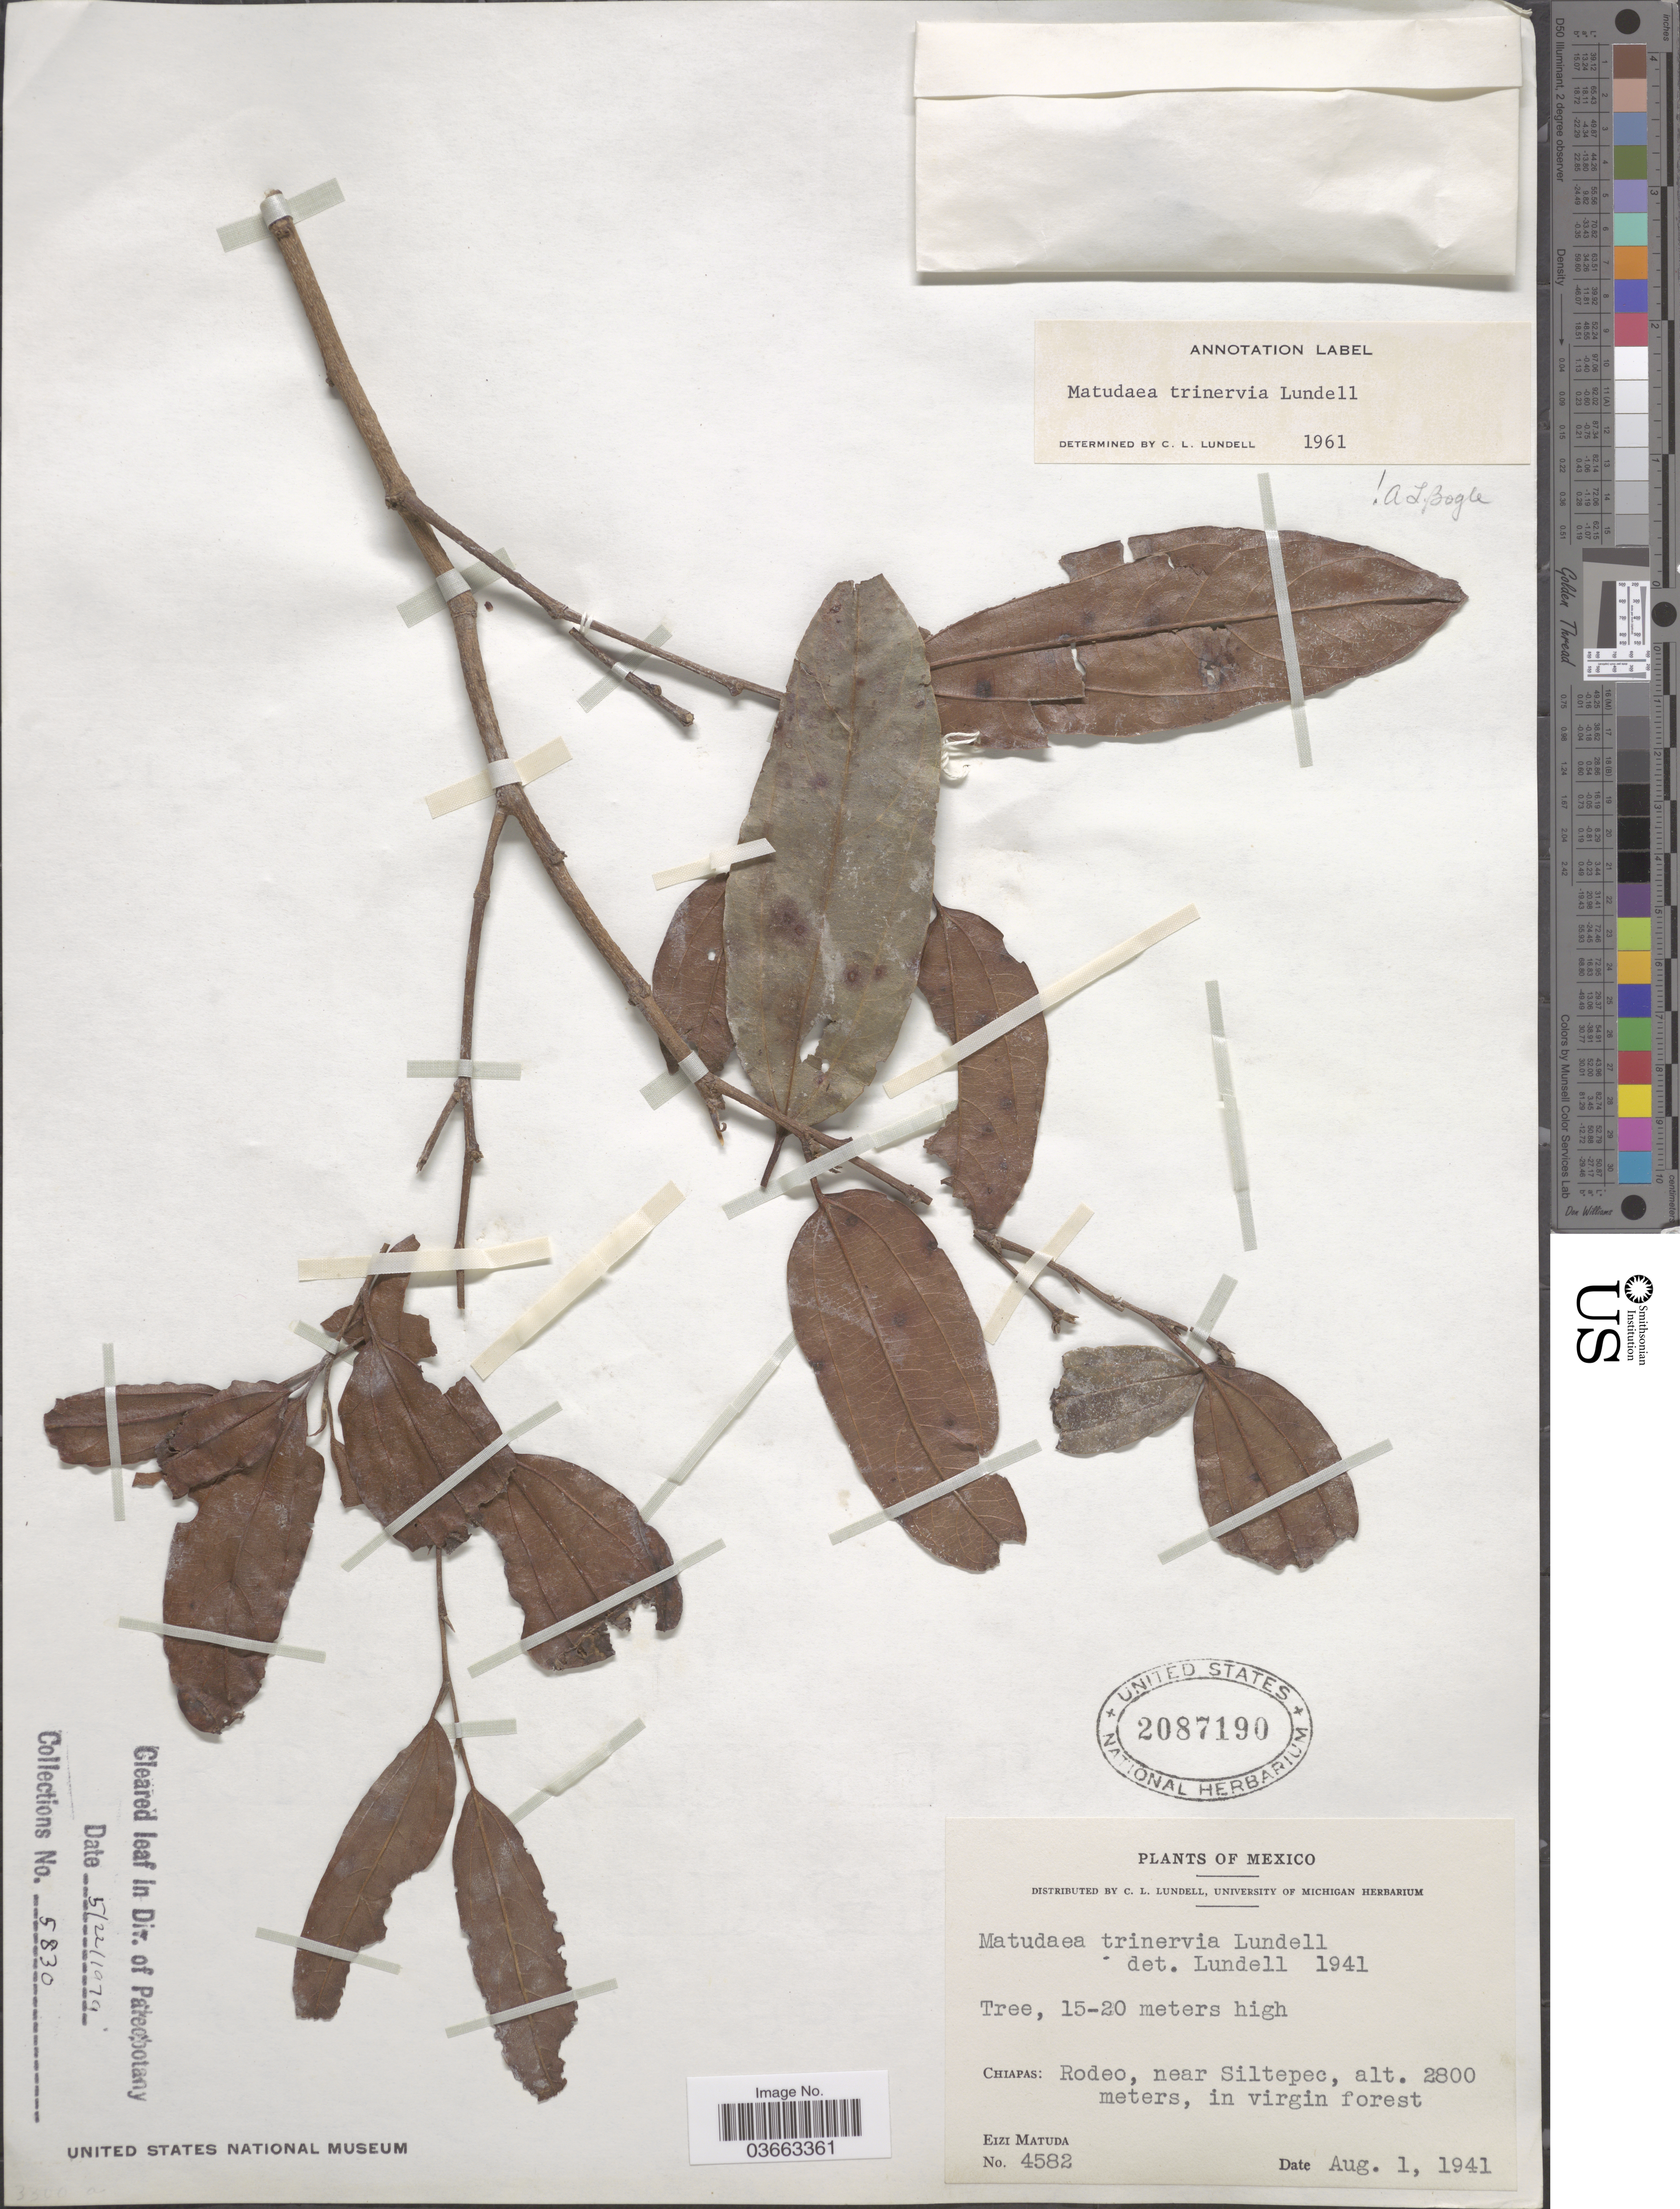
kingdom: Plantae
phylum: Tracheophyta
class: Magnoliopsida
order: Saxifragales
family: Hamamelidaceae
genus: Matudaea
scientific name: Matudaea trinervia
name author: Lundell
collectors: E. Matuda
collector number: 4582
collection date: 1941-08-01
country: Mexico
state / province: Chiapas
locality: Rodeo, near Siltepec.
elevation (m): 2800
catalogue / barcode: US 2087190